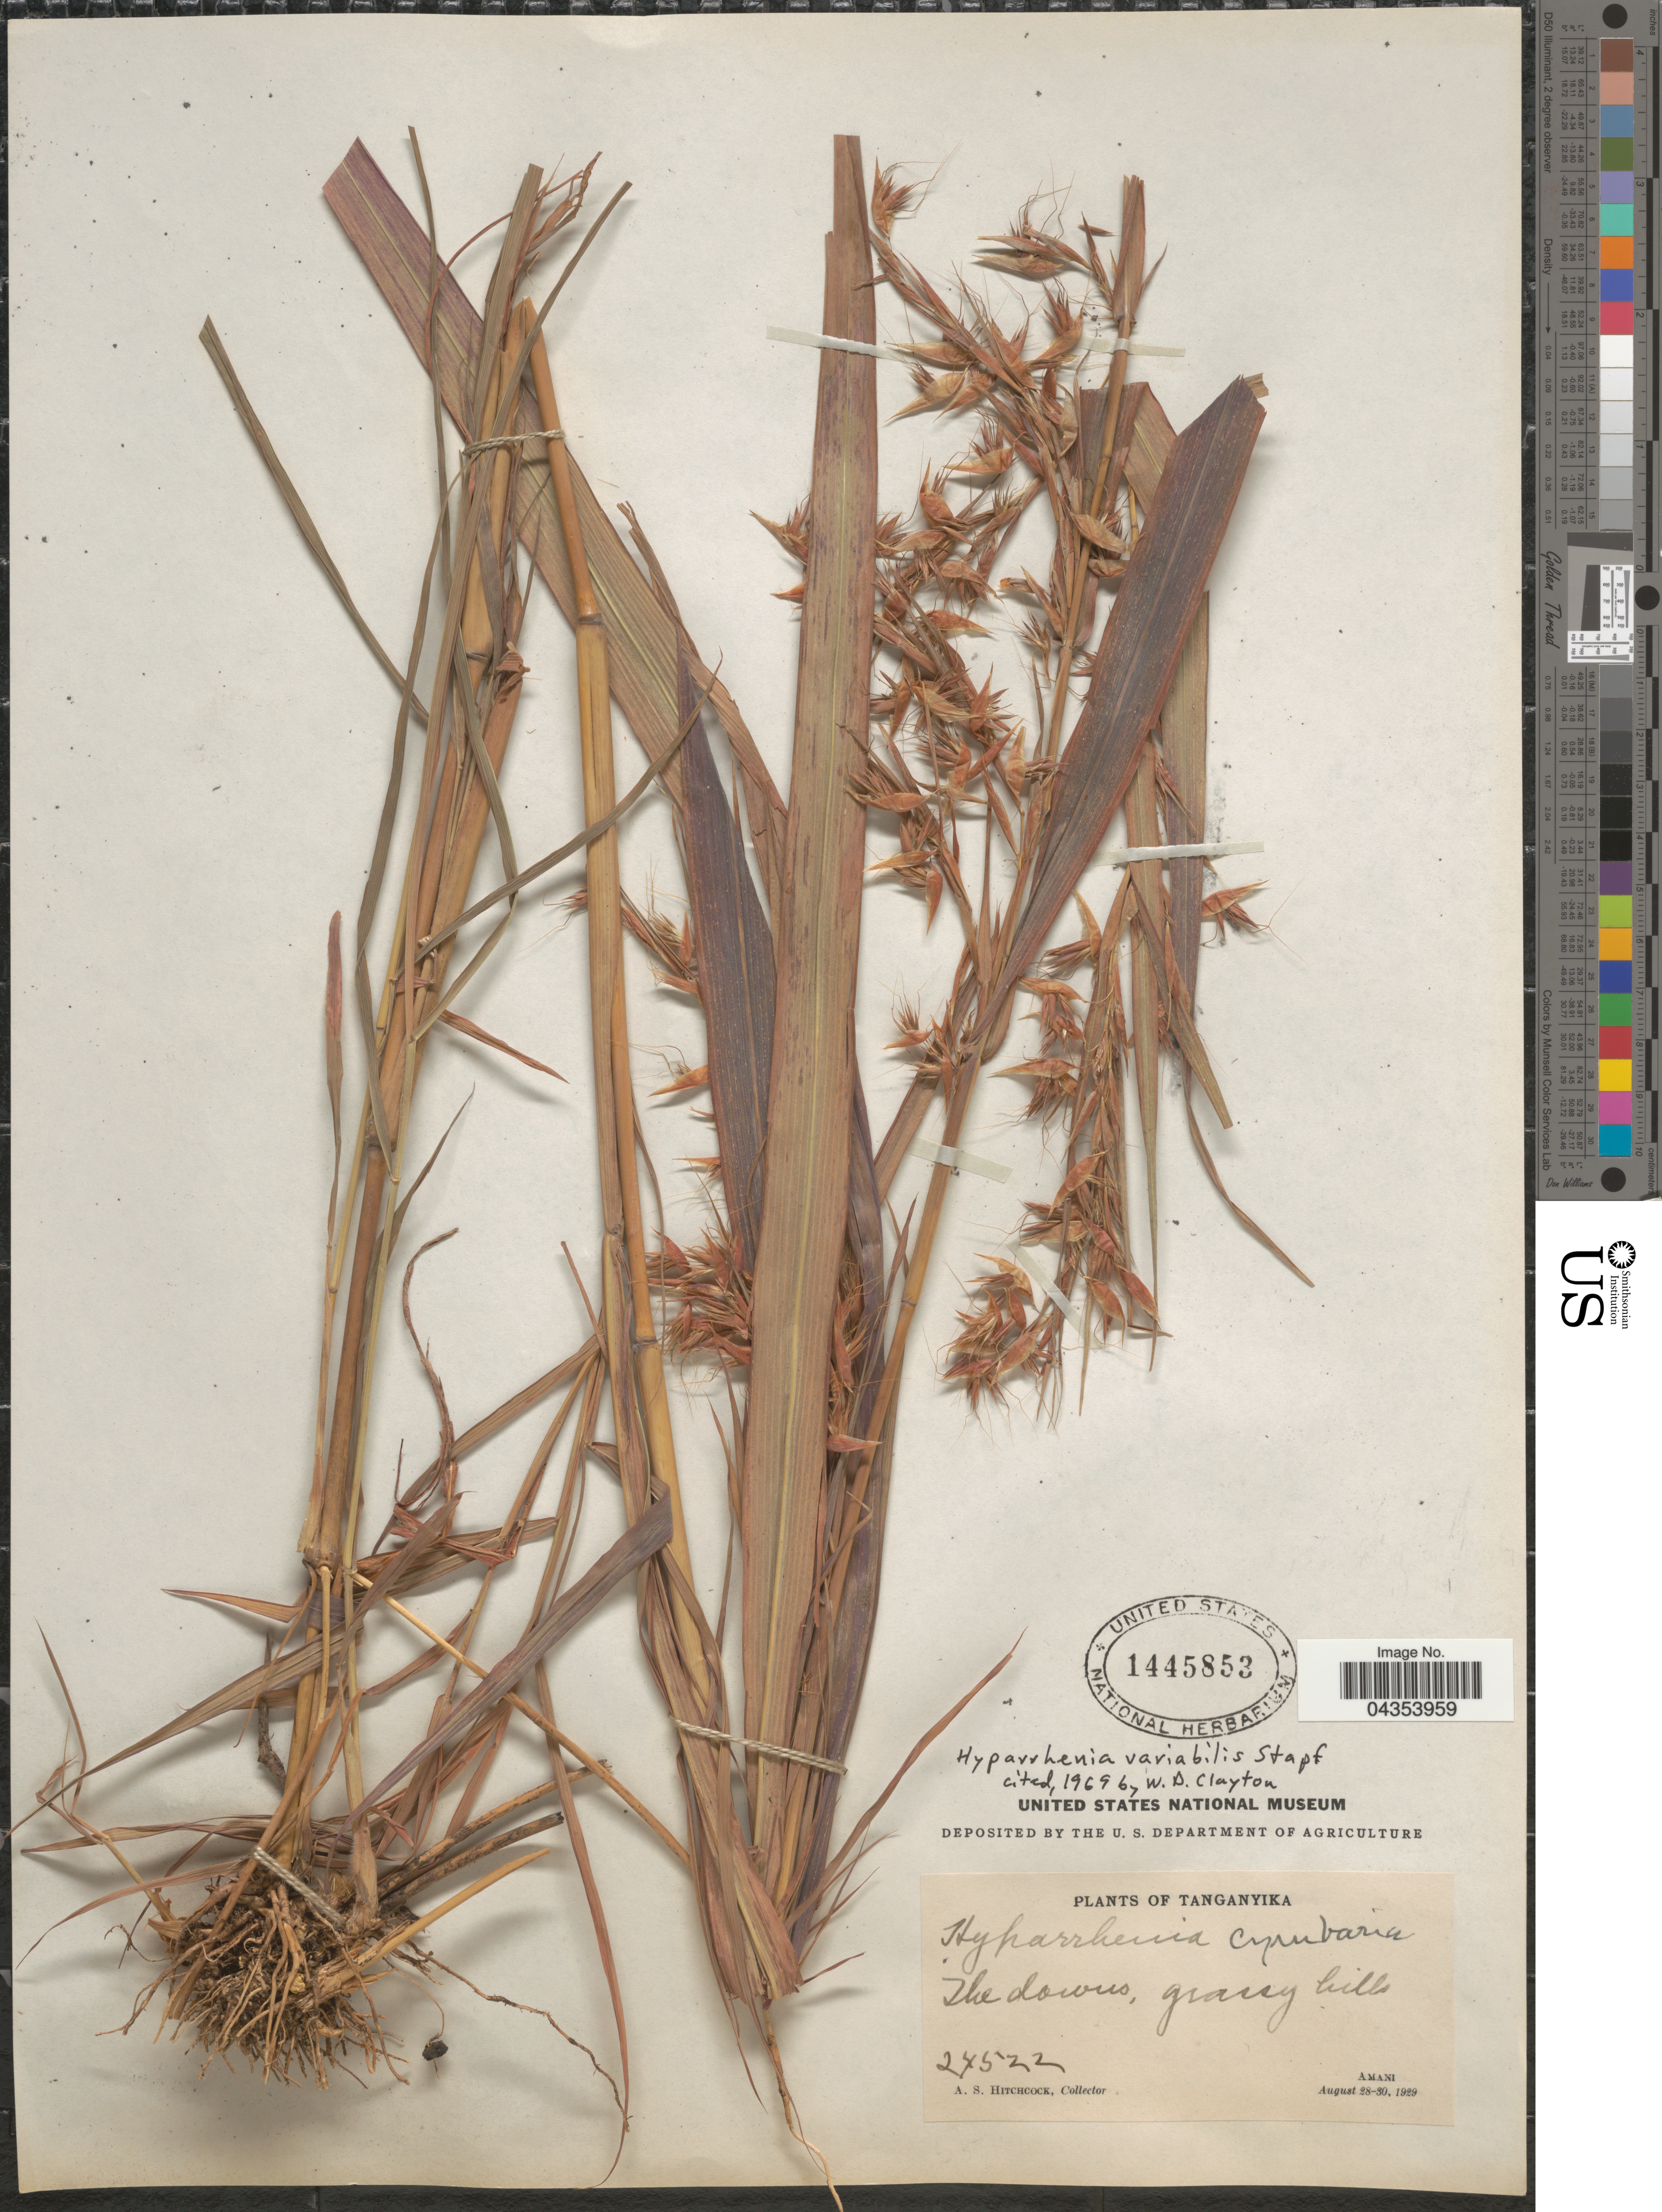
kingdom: Plantae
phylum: Tracheophyta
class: Liliopsida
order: Poales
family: Poaceae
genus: Hyparrhenia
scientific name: Hyparrhenia variabilis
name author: Stapf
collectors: A. S. Hitchcock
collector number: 24522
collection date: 1929-08-28/1929-08-30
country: Tanzania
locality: Tanganyika. The downs, grassy hills. Amani.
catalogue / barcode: US 1445853